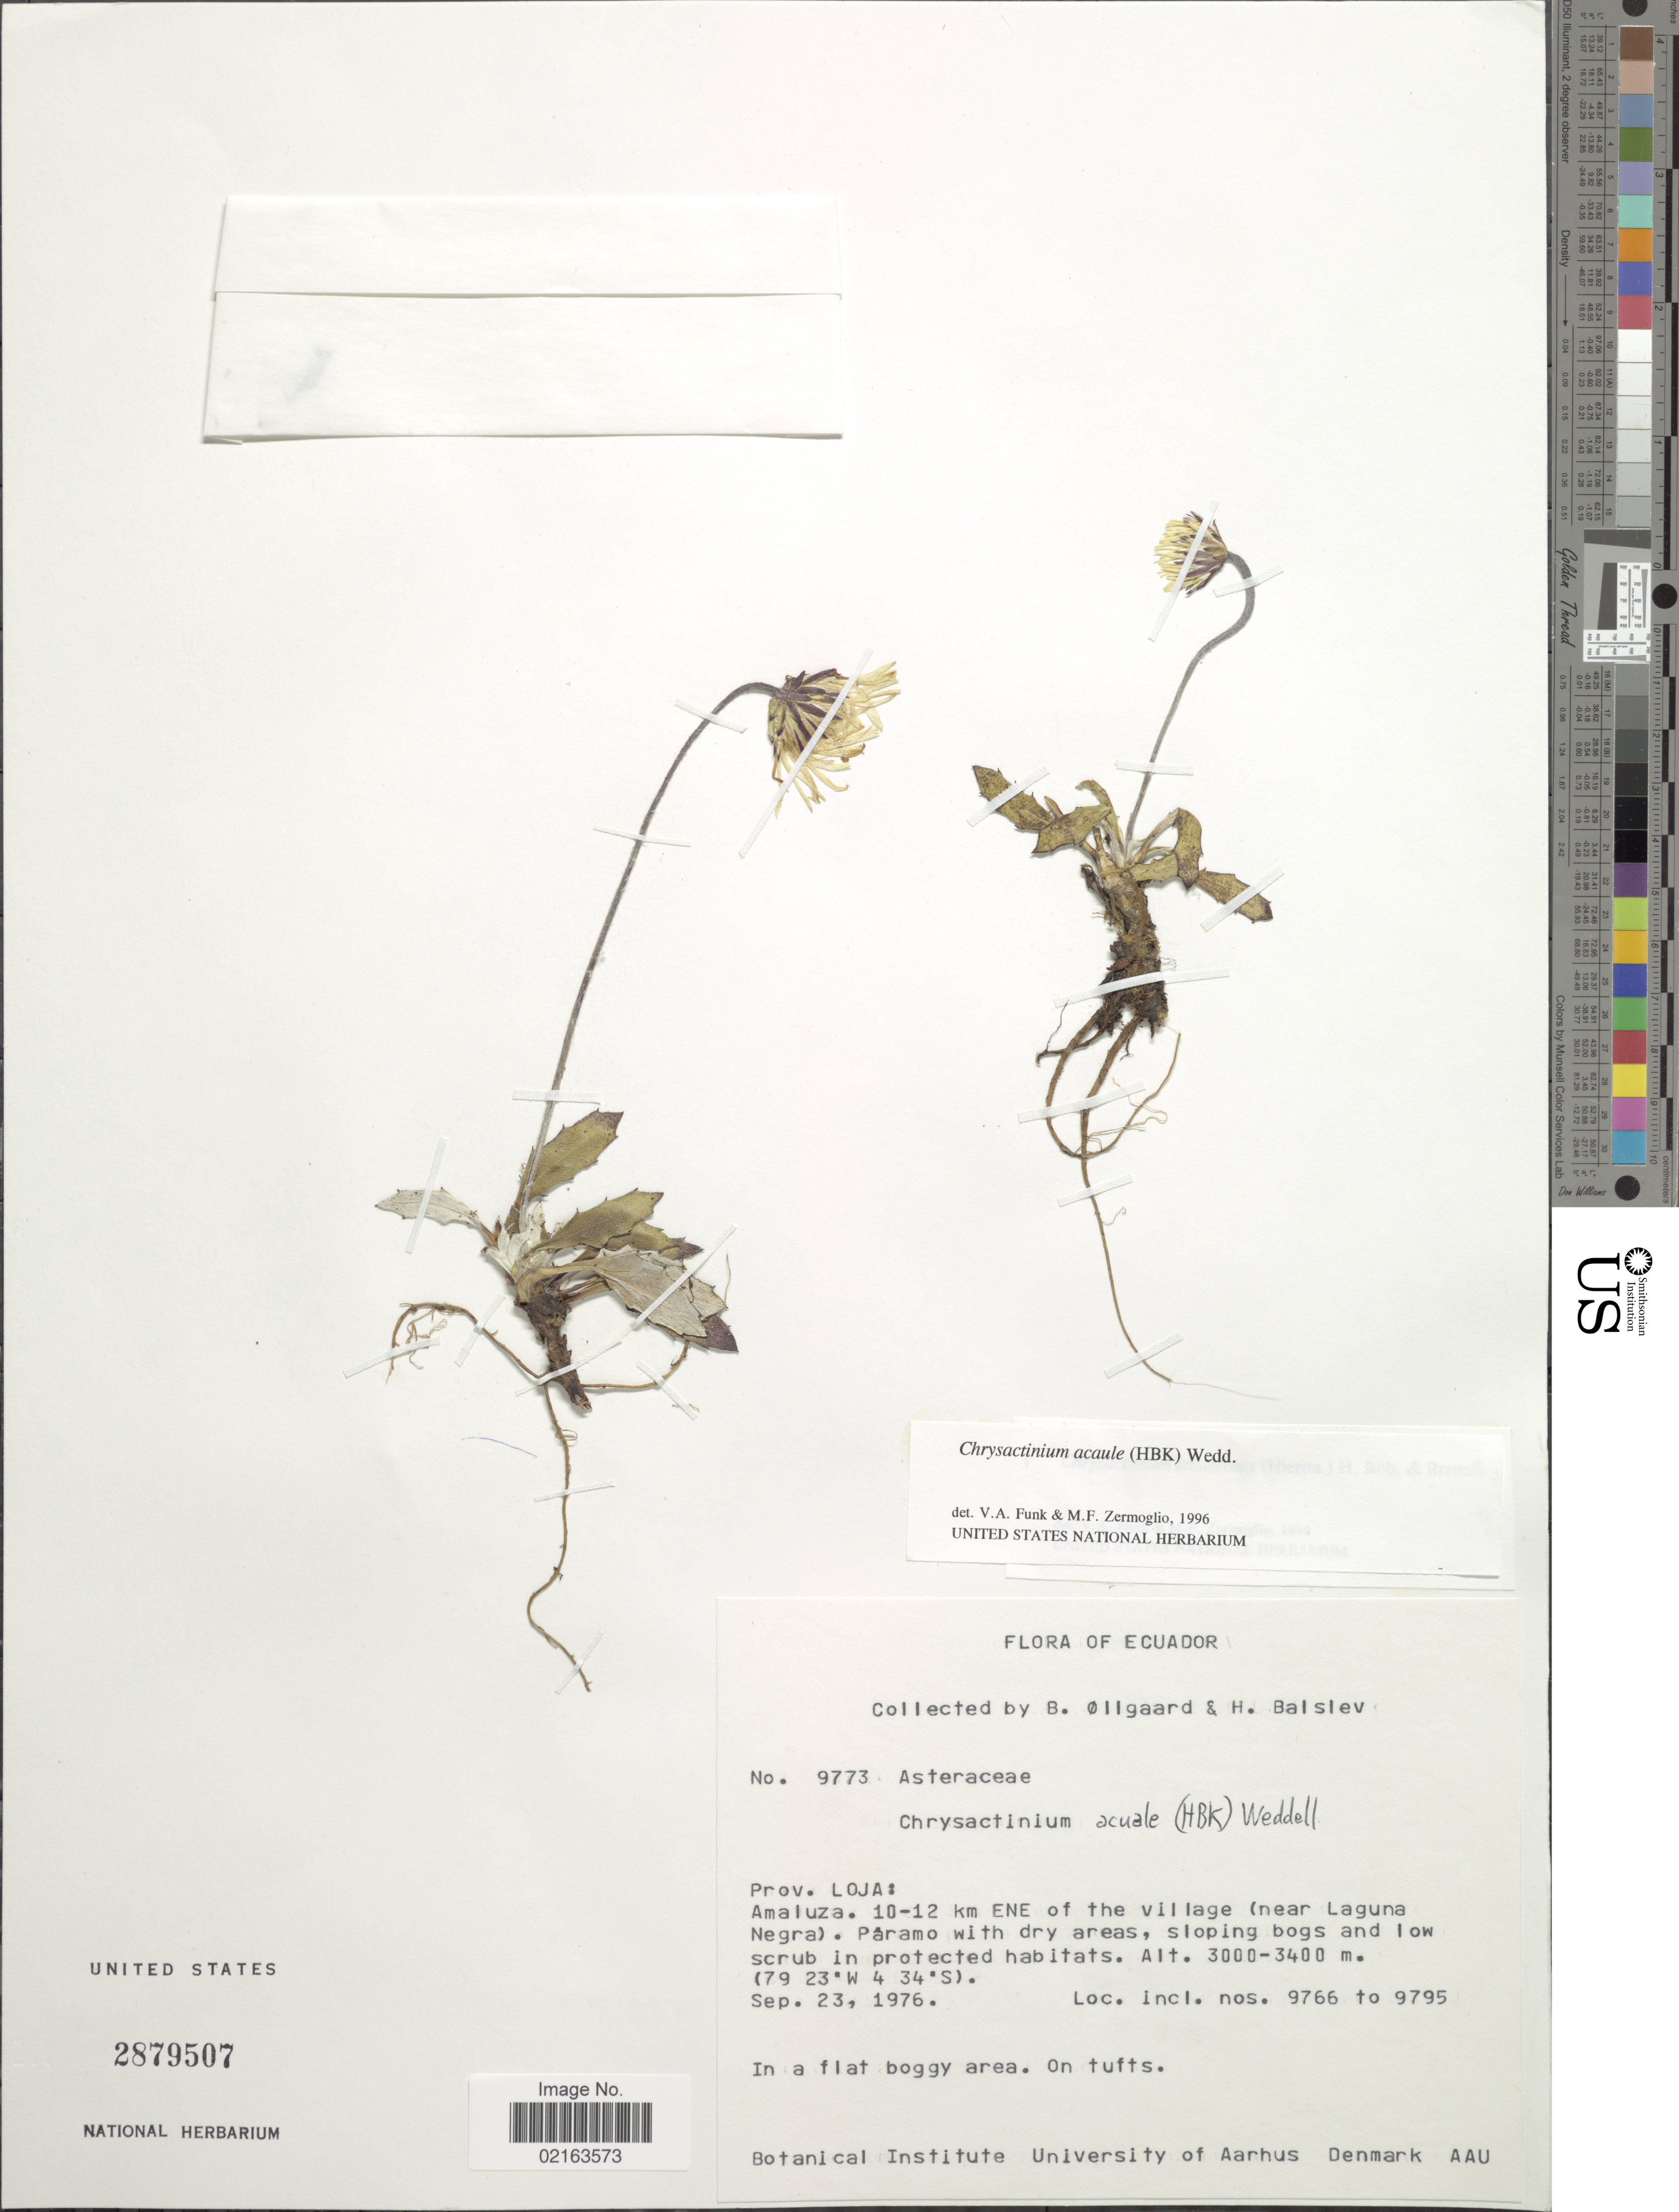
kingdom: Plantae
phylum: Tracheophyta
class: Magnoliopsida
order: Asterales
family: Asteraceae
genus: Chrysactinium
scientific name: Chrysactinium acaule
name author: (Kunth) Wedd.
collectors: B. Øllgaard & H. Balslev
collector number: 9773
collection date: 1976-09-23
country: Ecuador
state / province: Loja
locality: Prov. Loja: Amaluza. 10-12 km ENE of the village (near Laguna Negra).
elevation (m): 3000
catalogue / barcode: US 2879507